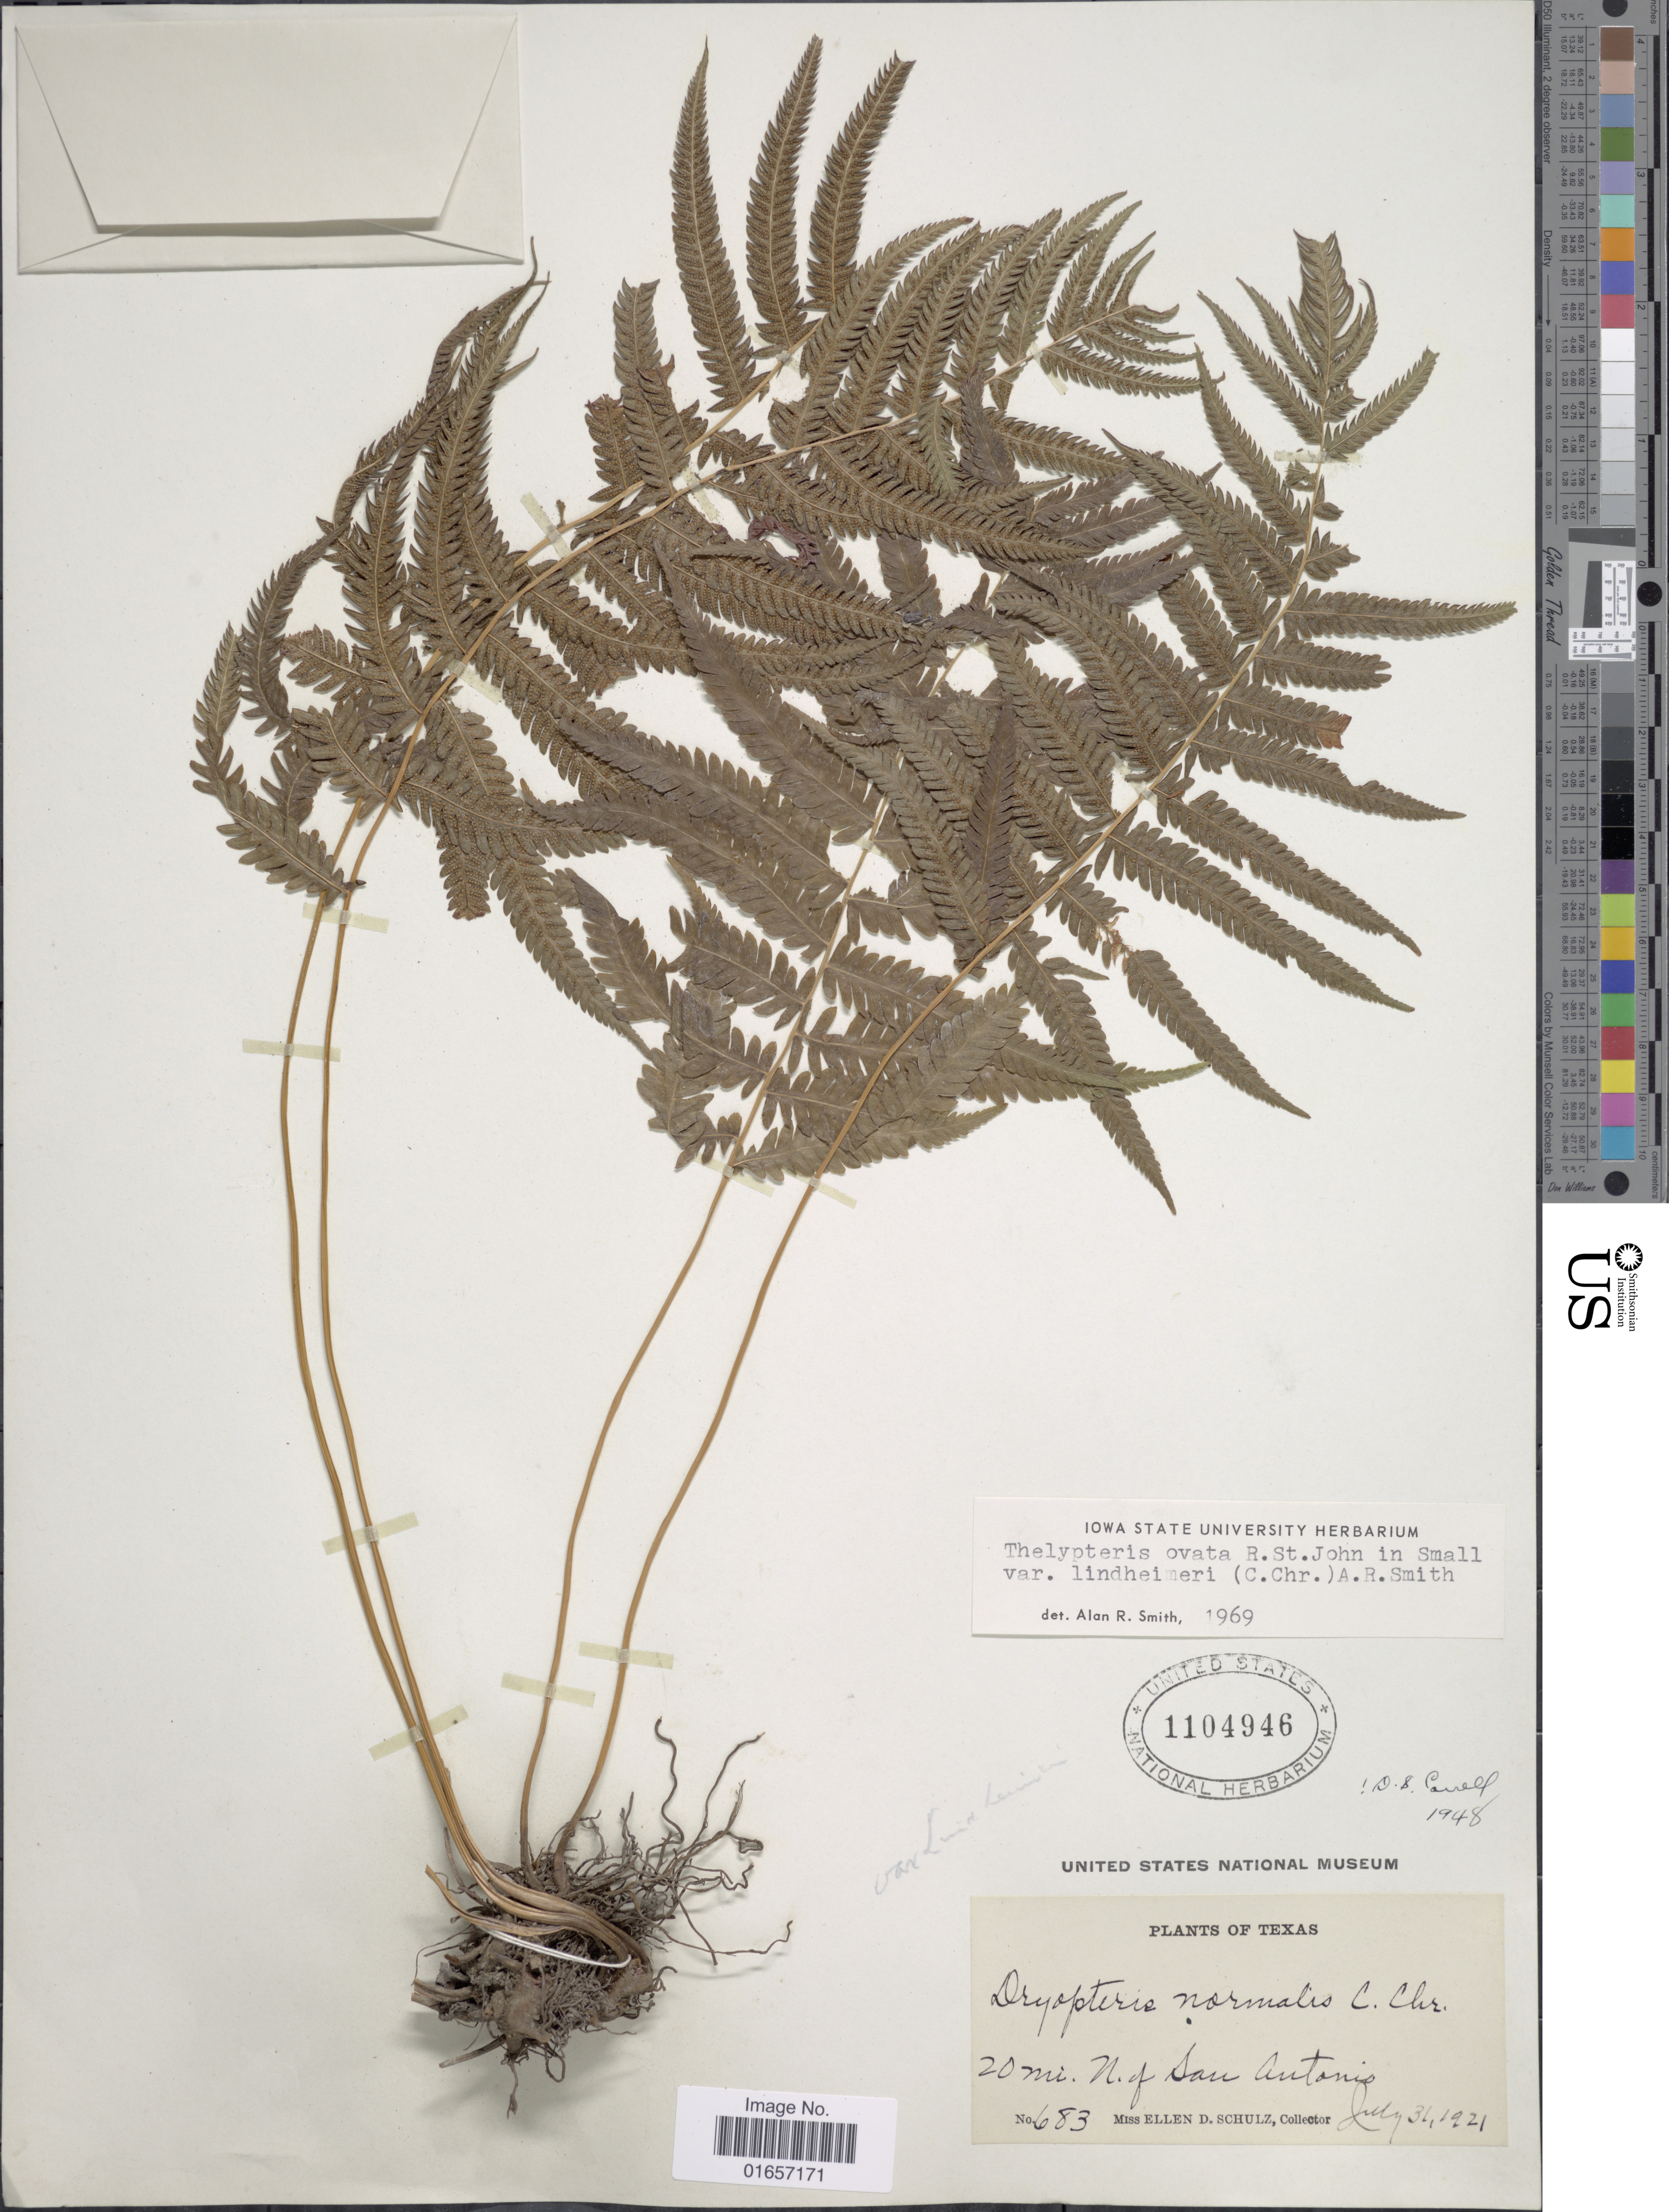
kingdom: Plantae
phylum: Tracheophyta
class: Polypodiopsida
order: Polypodiales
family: Thelypteridaceae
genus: Christella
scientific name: Christella ovata var. lindheimari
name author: (C. Chr.) A.R. Sm.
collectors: E. D. Schulz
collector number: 683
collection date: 1921-07-31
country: United States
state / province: Texas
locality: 20 mi. N. of San Antonio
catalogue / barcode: US 1104946